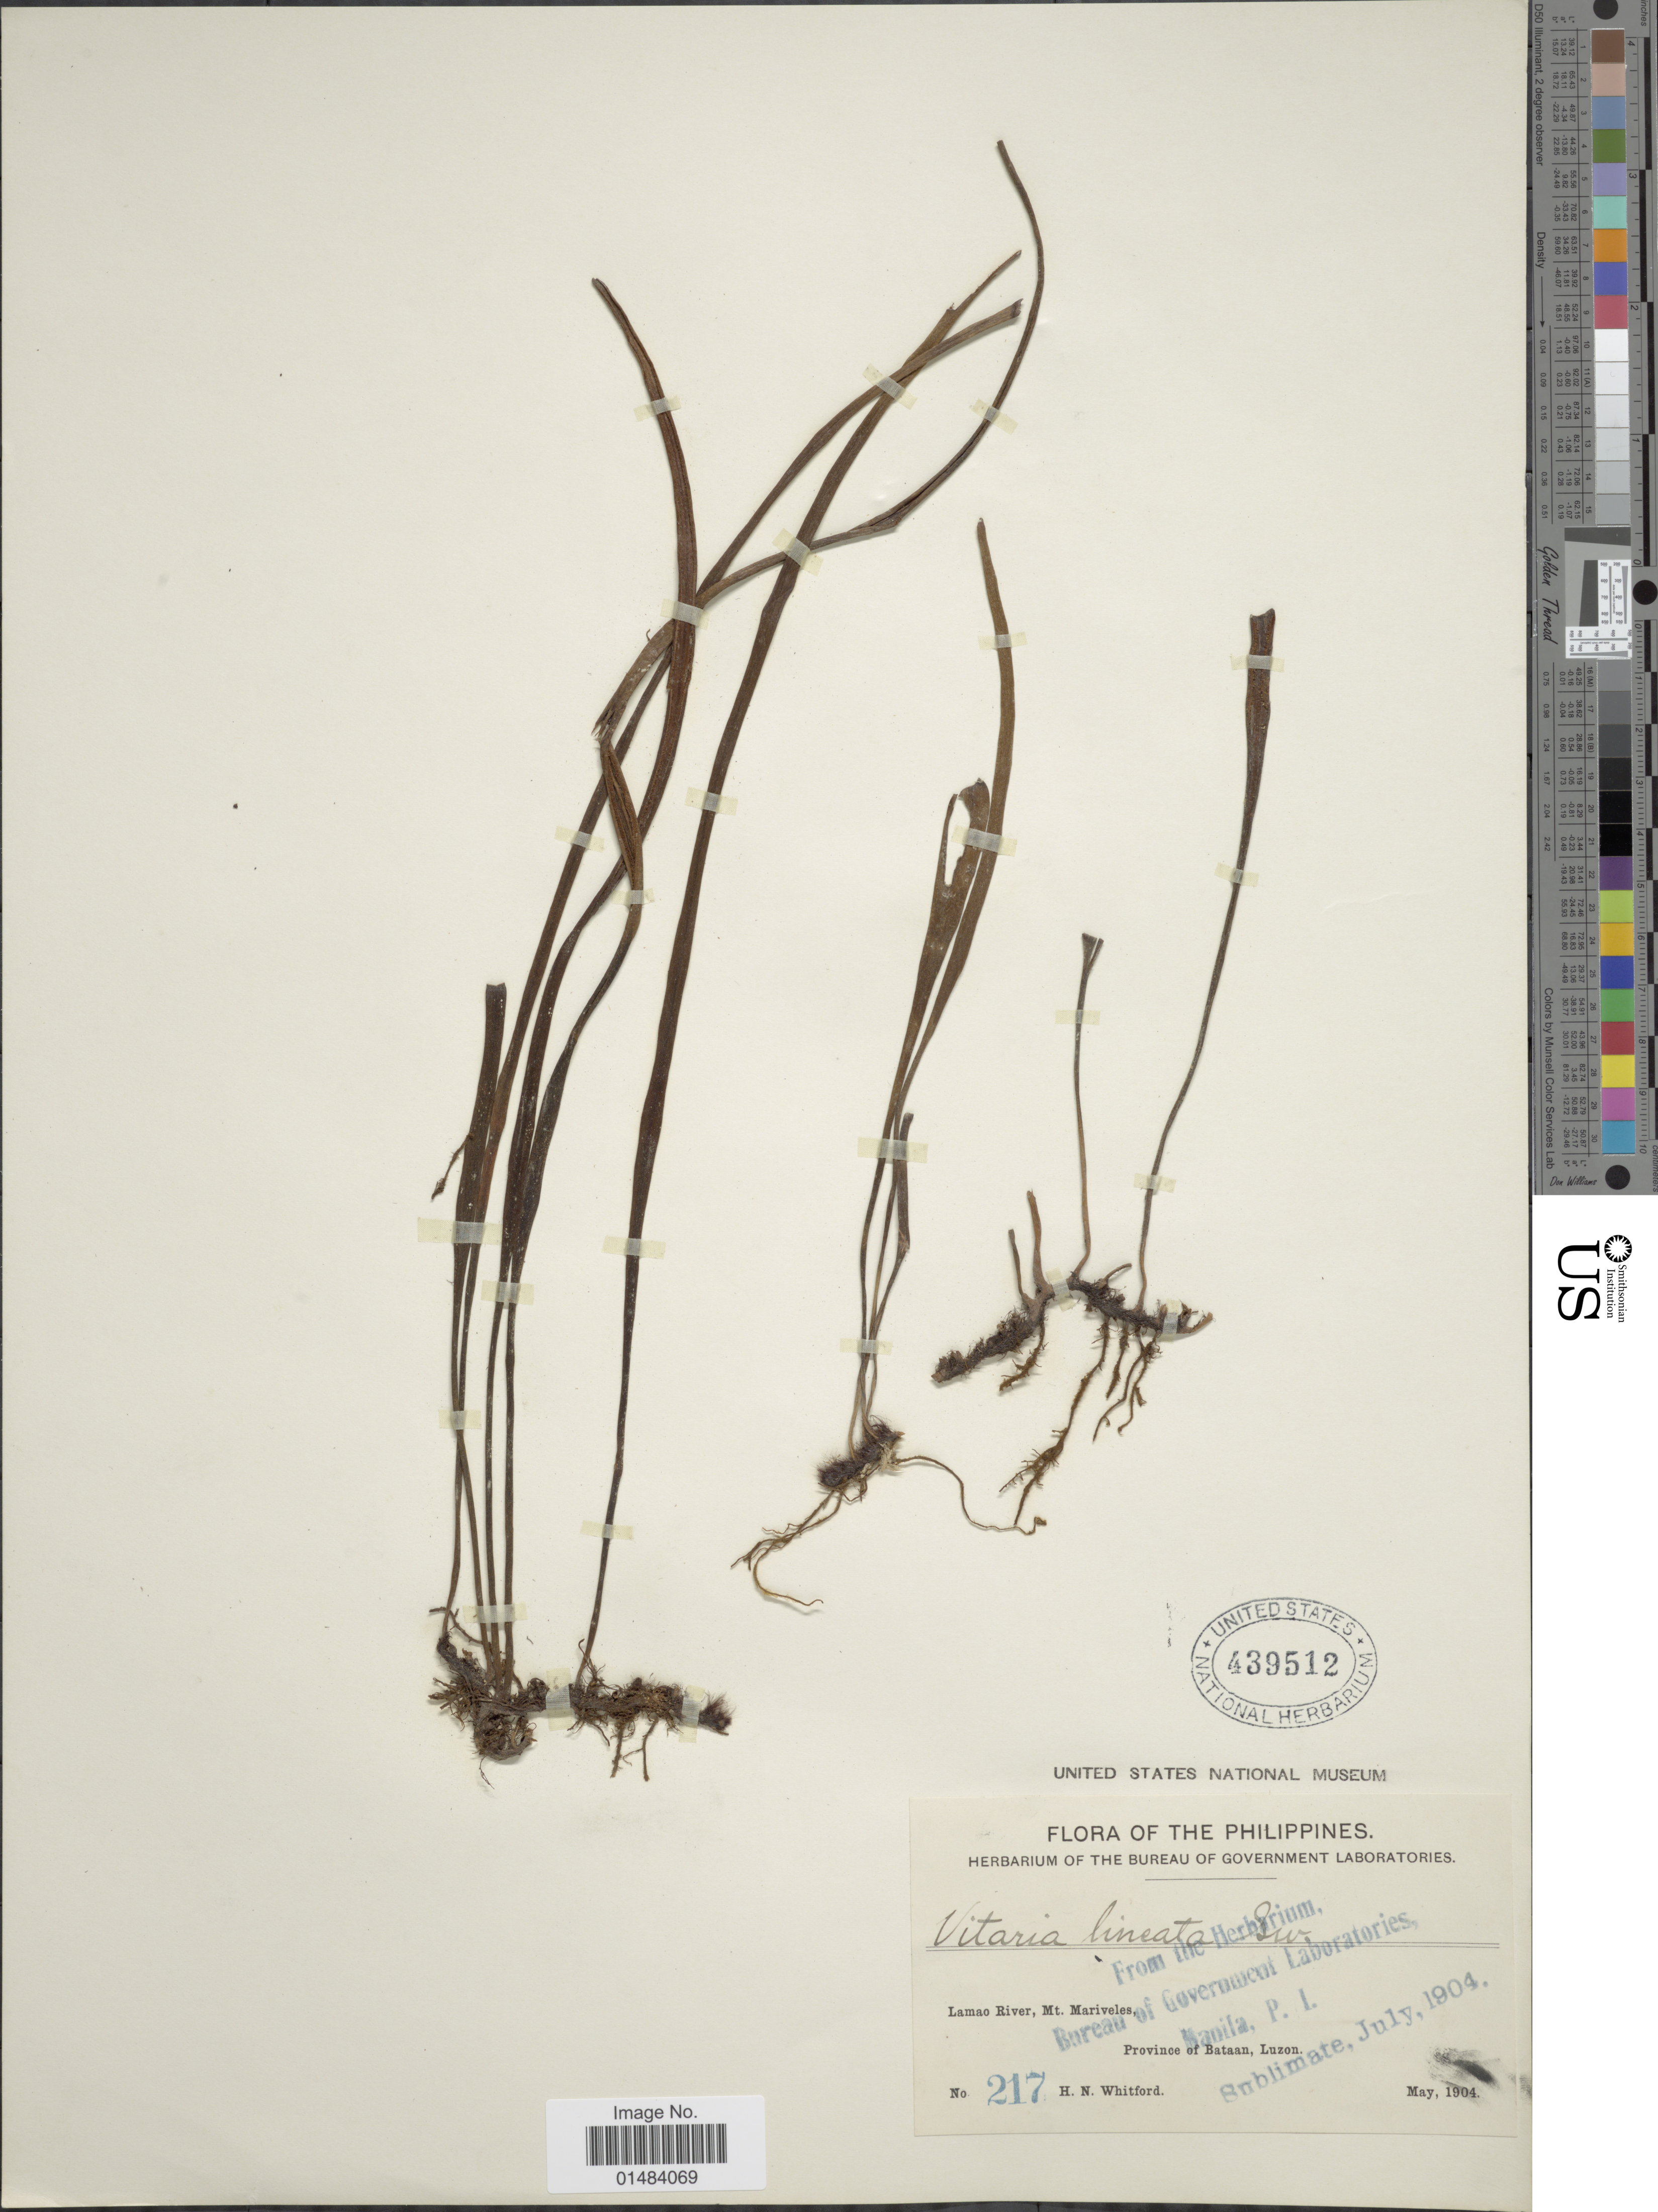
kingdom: Plantae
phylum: Tracheophyta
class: Polypodiopsida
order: Polypodiales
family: Pteridaceae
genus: Vittaria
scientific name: Vittaria lineata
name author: (L.) Sm.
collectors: H. N. Whitford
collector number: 217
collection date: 1904-05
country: Philippines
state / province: Cagayan Valley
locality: Philippines, Lamao River, Mt. Mariveles, Province of Bataan, Luzon.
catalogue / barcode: US 439512